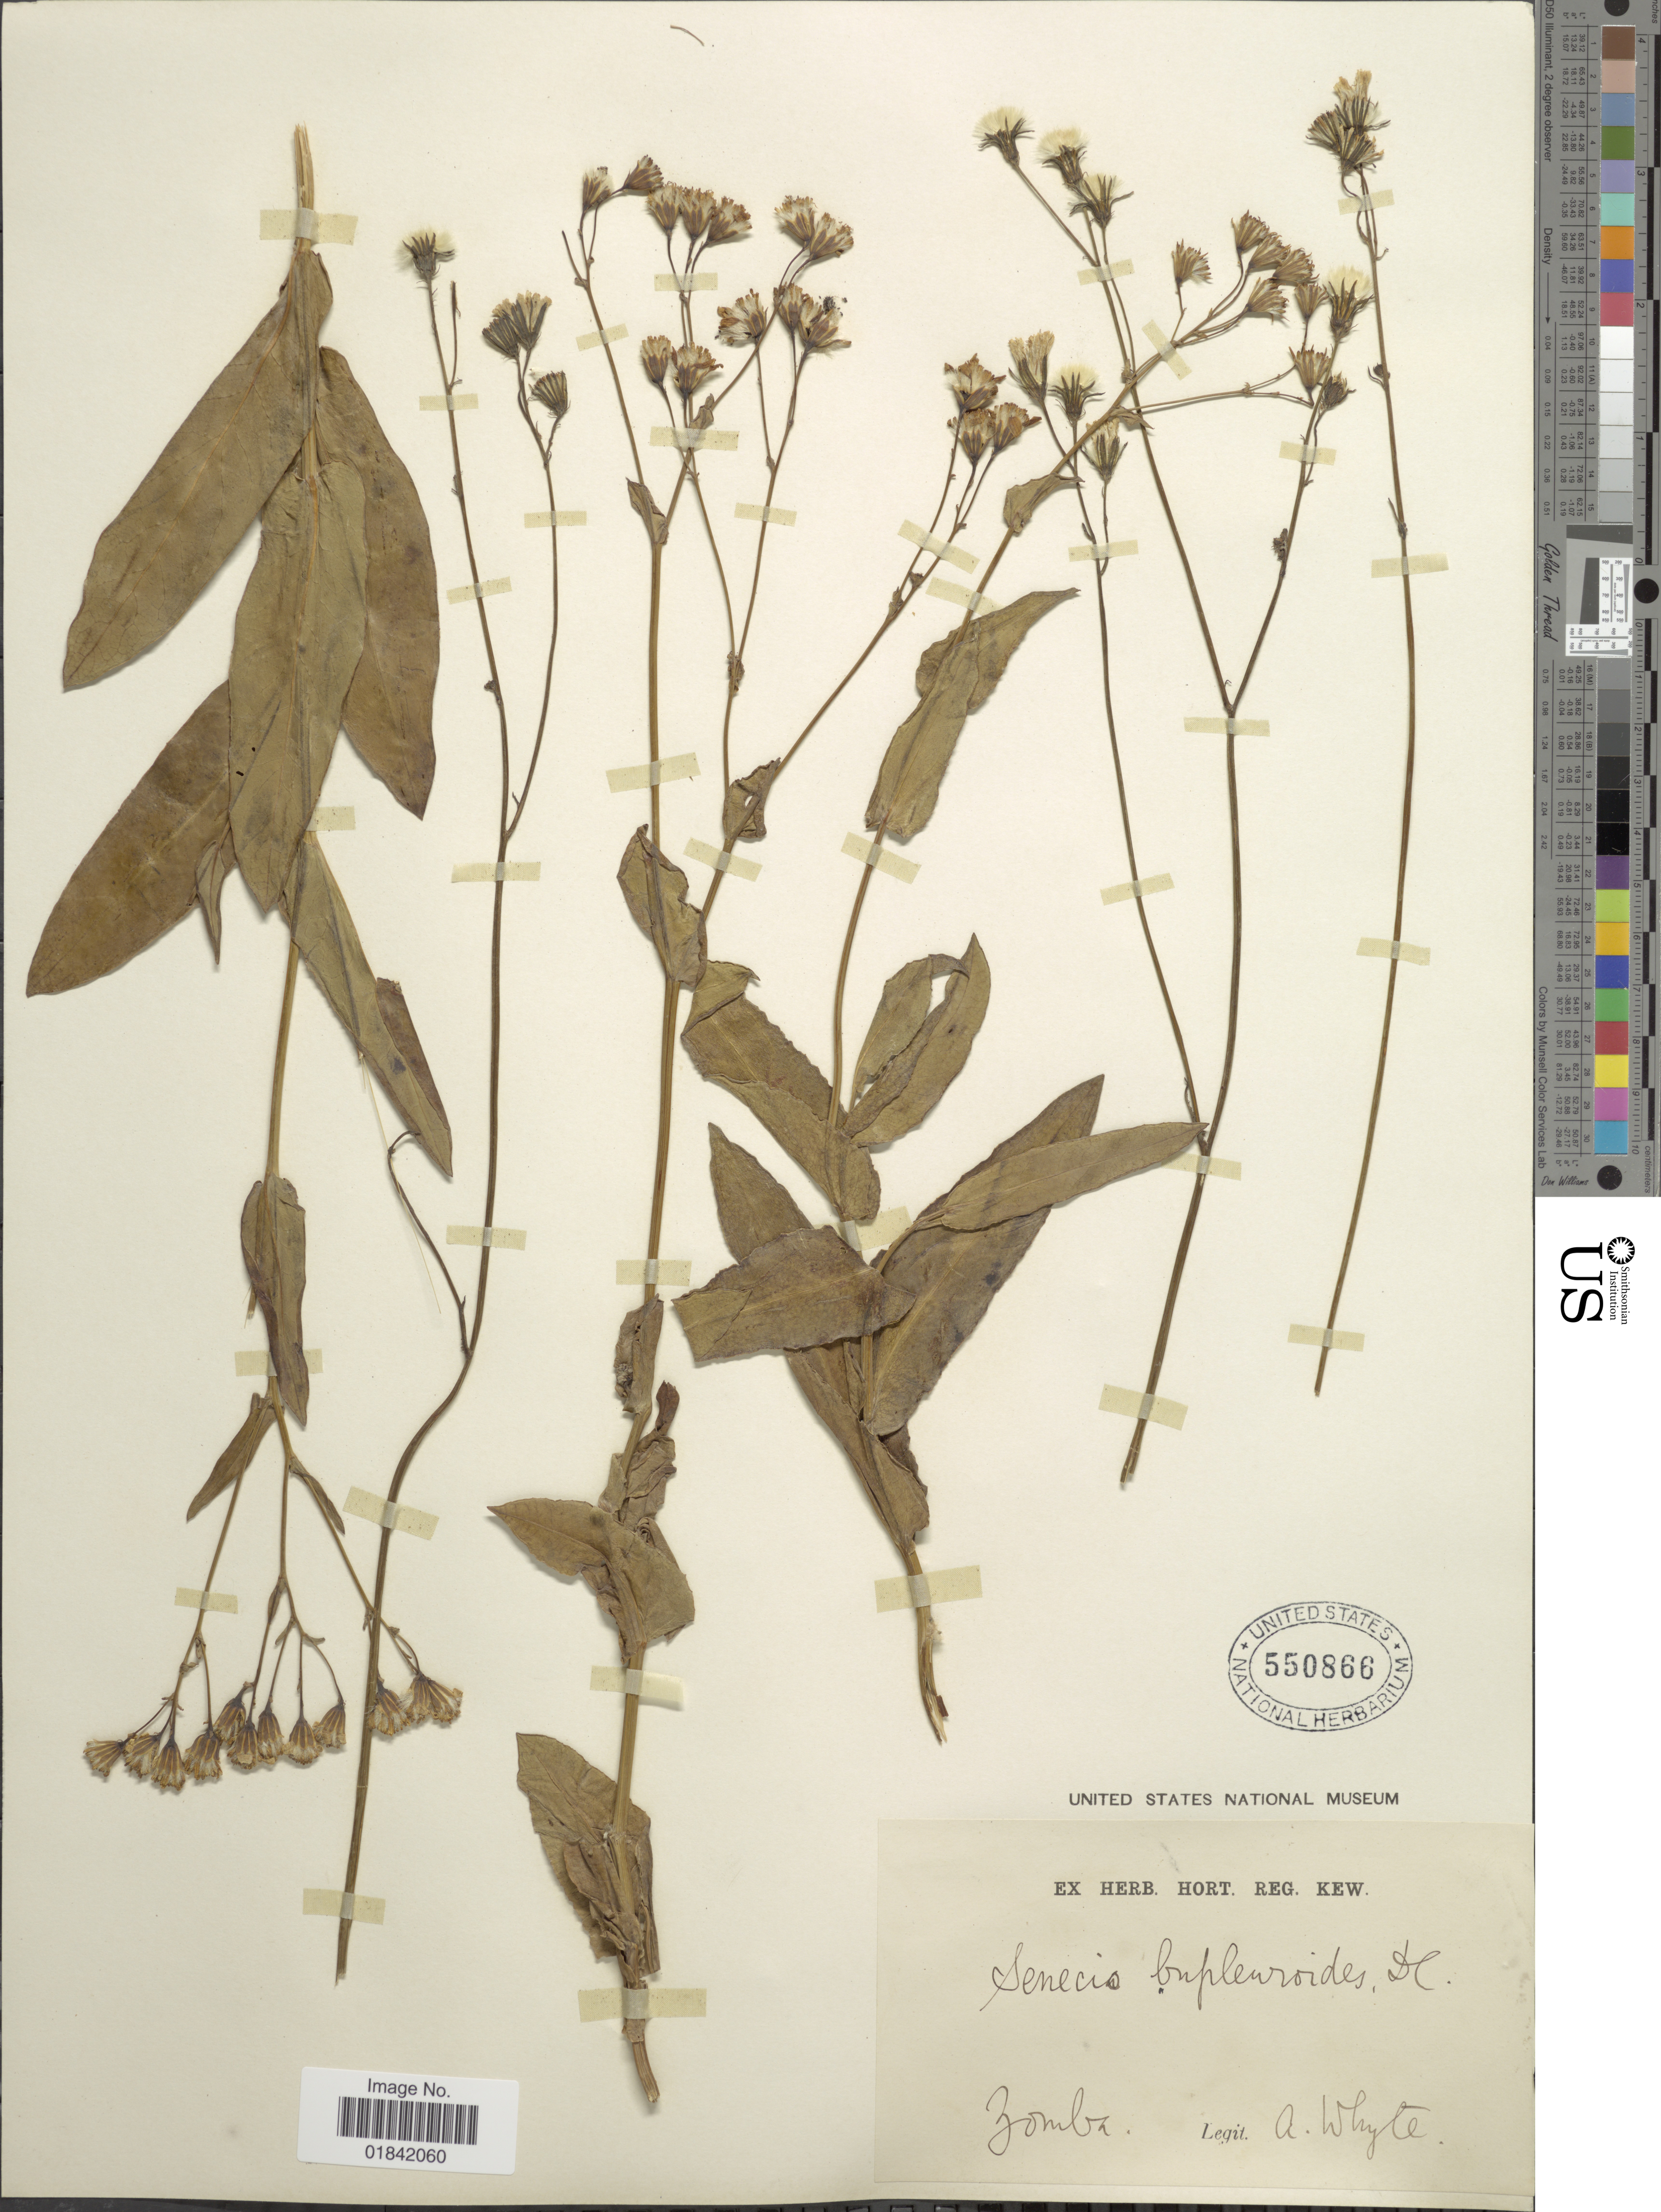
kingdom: Plantae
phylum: Tracheophyta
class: Magnoliopsida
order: Asterales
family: Asteraceae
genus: Senecio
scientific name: Senecio bupleuroides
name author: DC.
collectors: A. Whyte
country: Malawi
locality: Zomba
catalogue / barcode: US 550866